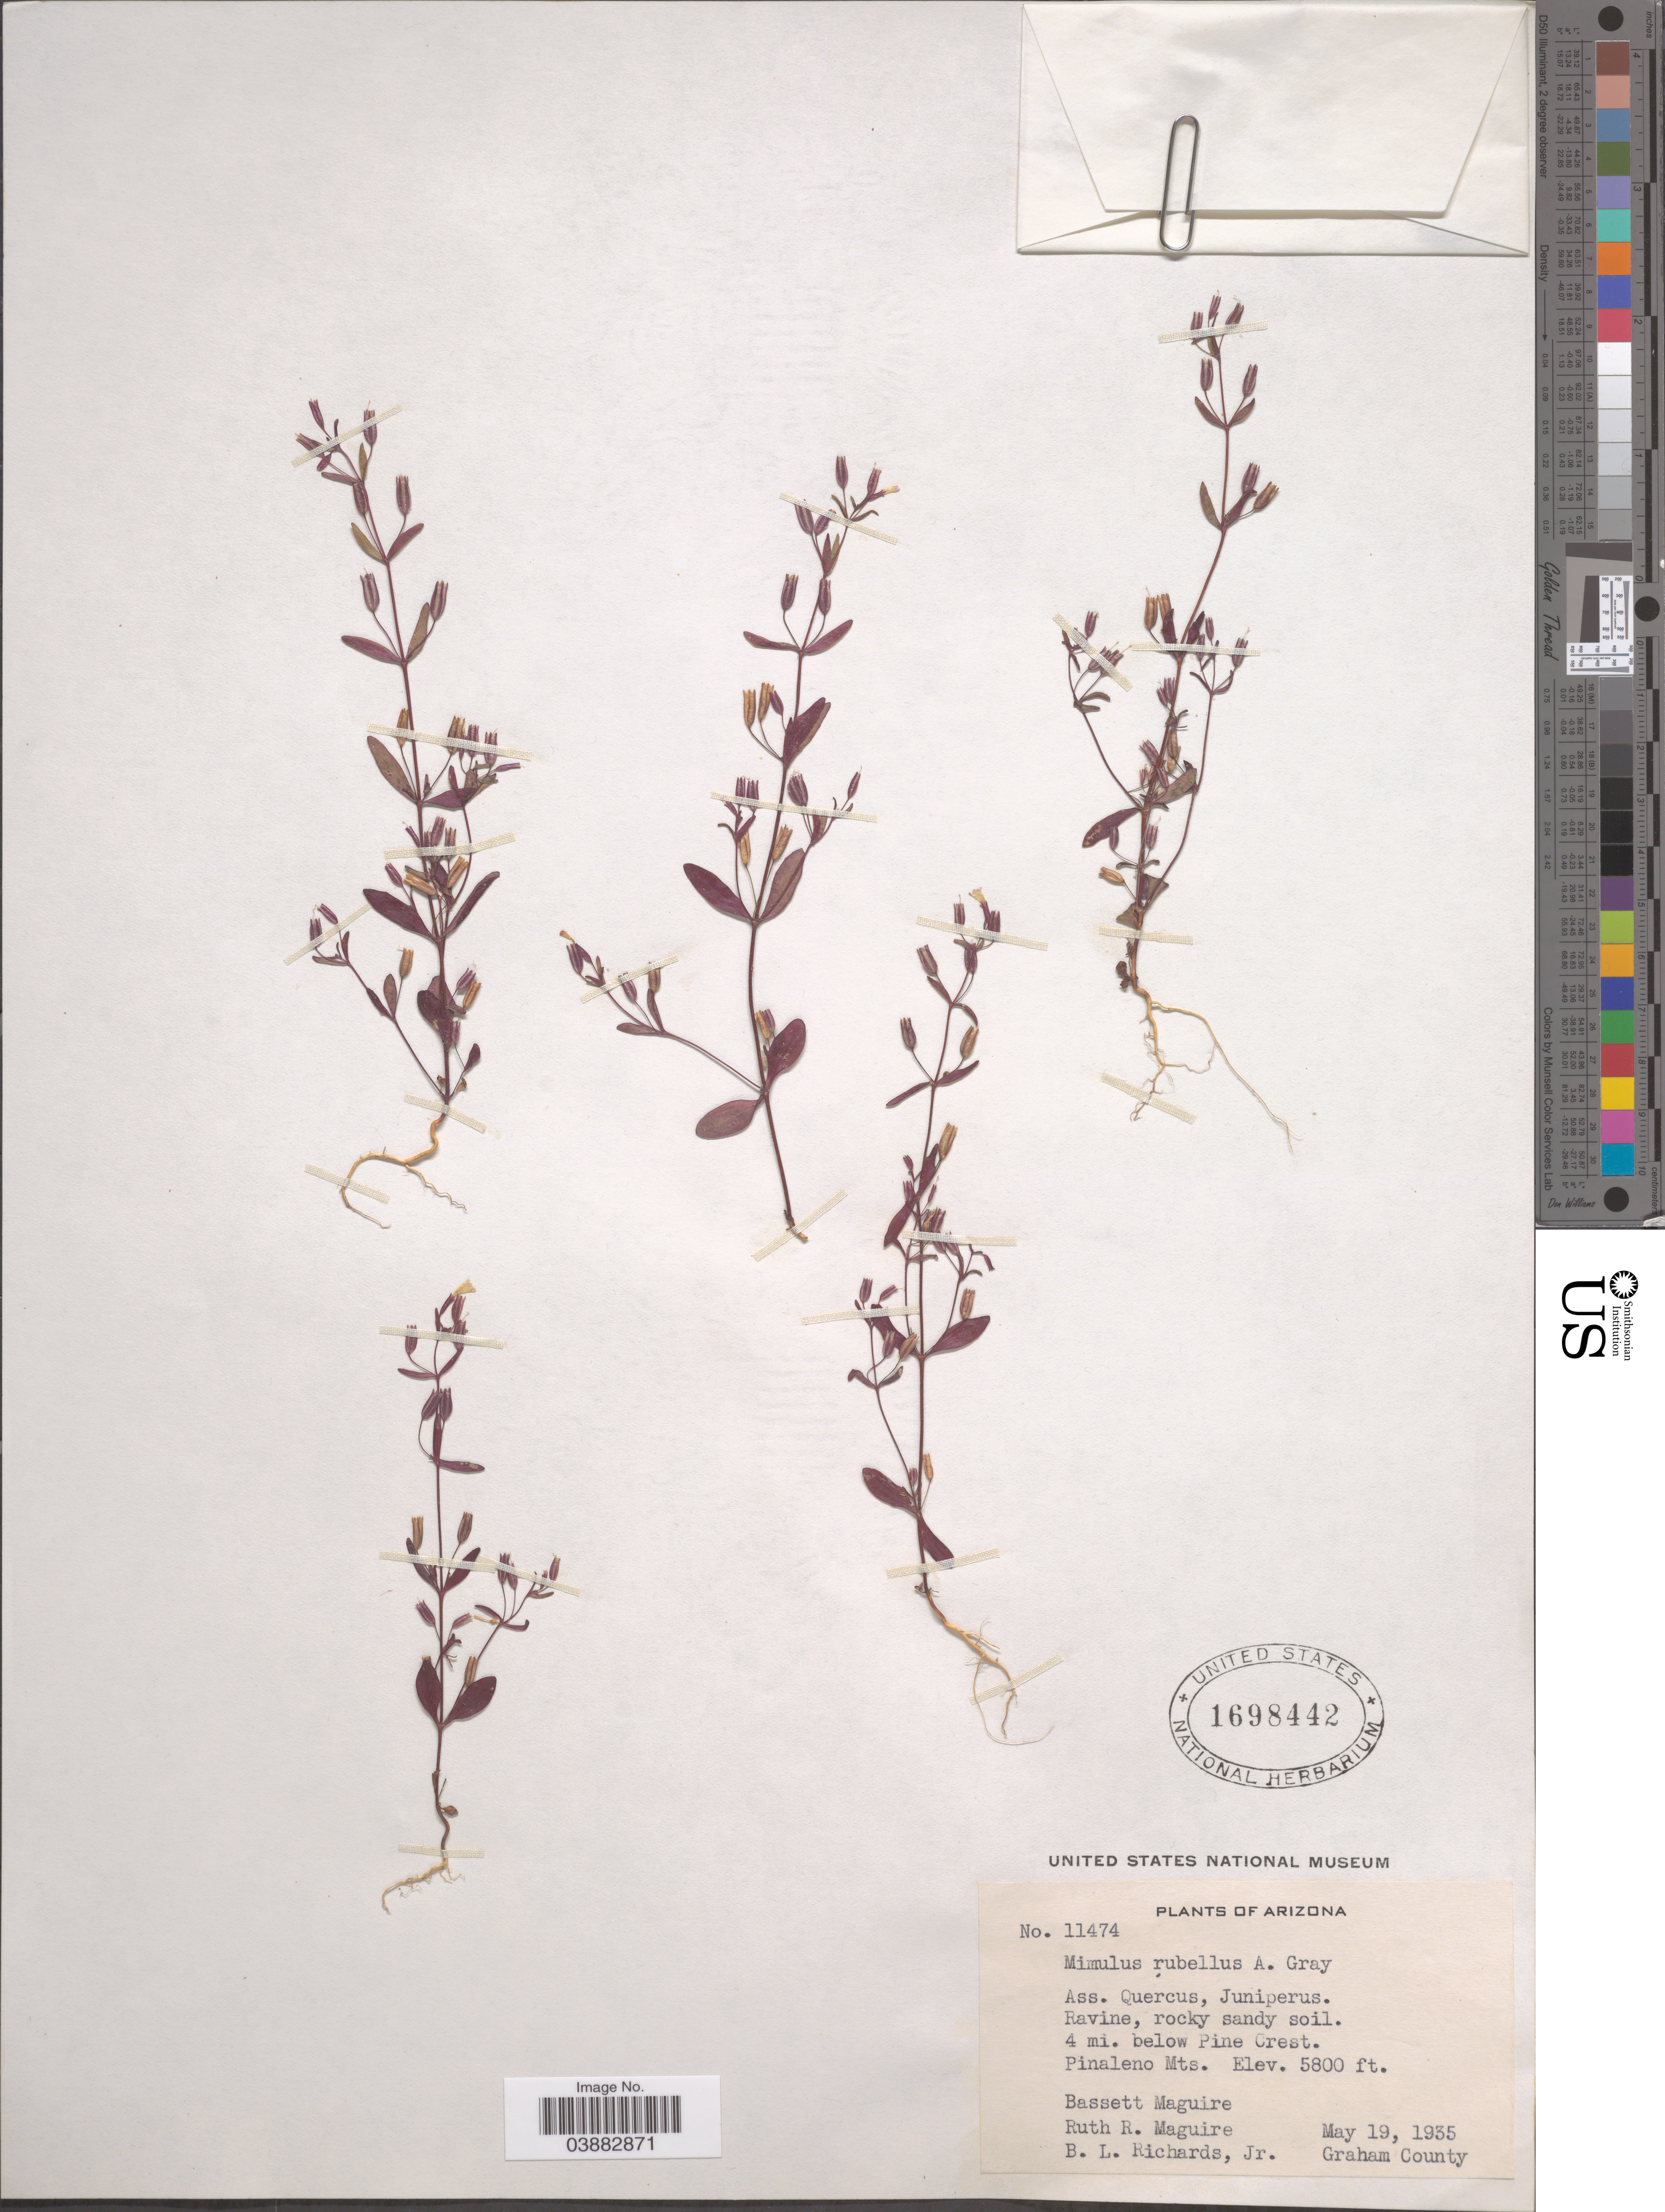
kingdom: Plantae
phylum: Tracheophyta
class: Magnoliopsida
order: Lamiales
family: Phrymaceae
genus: Mimulus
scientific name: Mimulus rubellus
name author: A. Gray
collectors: B. Maguire, R. R. Maguire & B. Richards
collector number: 11474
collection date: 1935-05-19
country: United States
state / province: Arizona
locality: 4 mi. below Pine Crest. Pinaleno Mts. Graham County.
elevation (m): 1768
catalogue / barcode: US 1698442